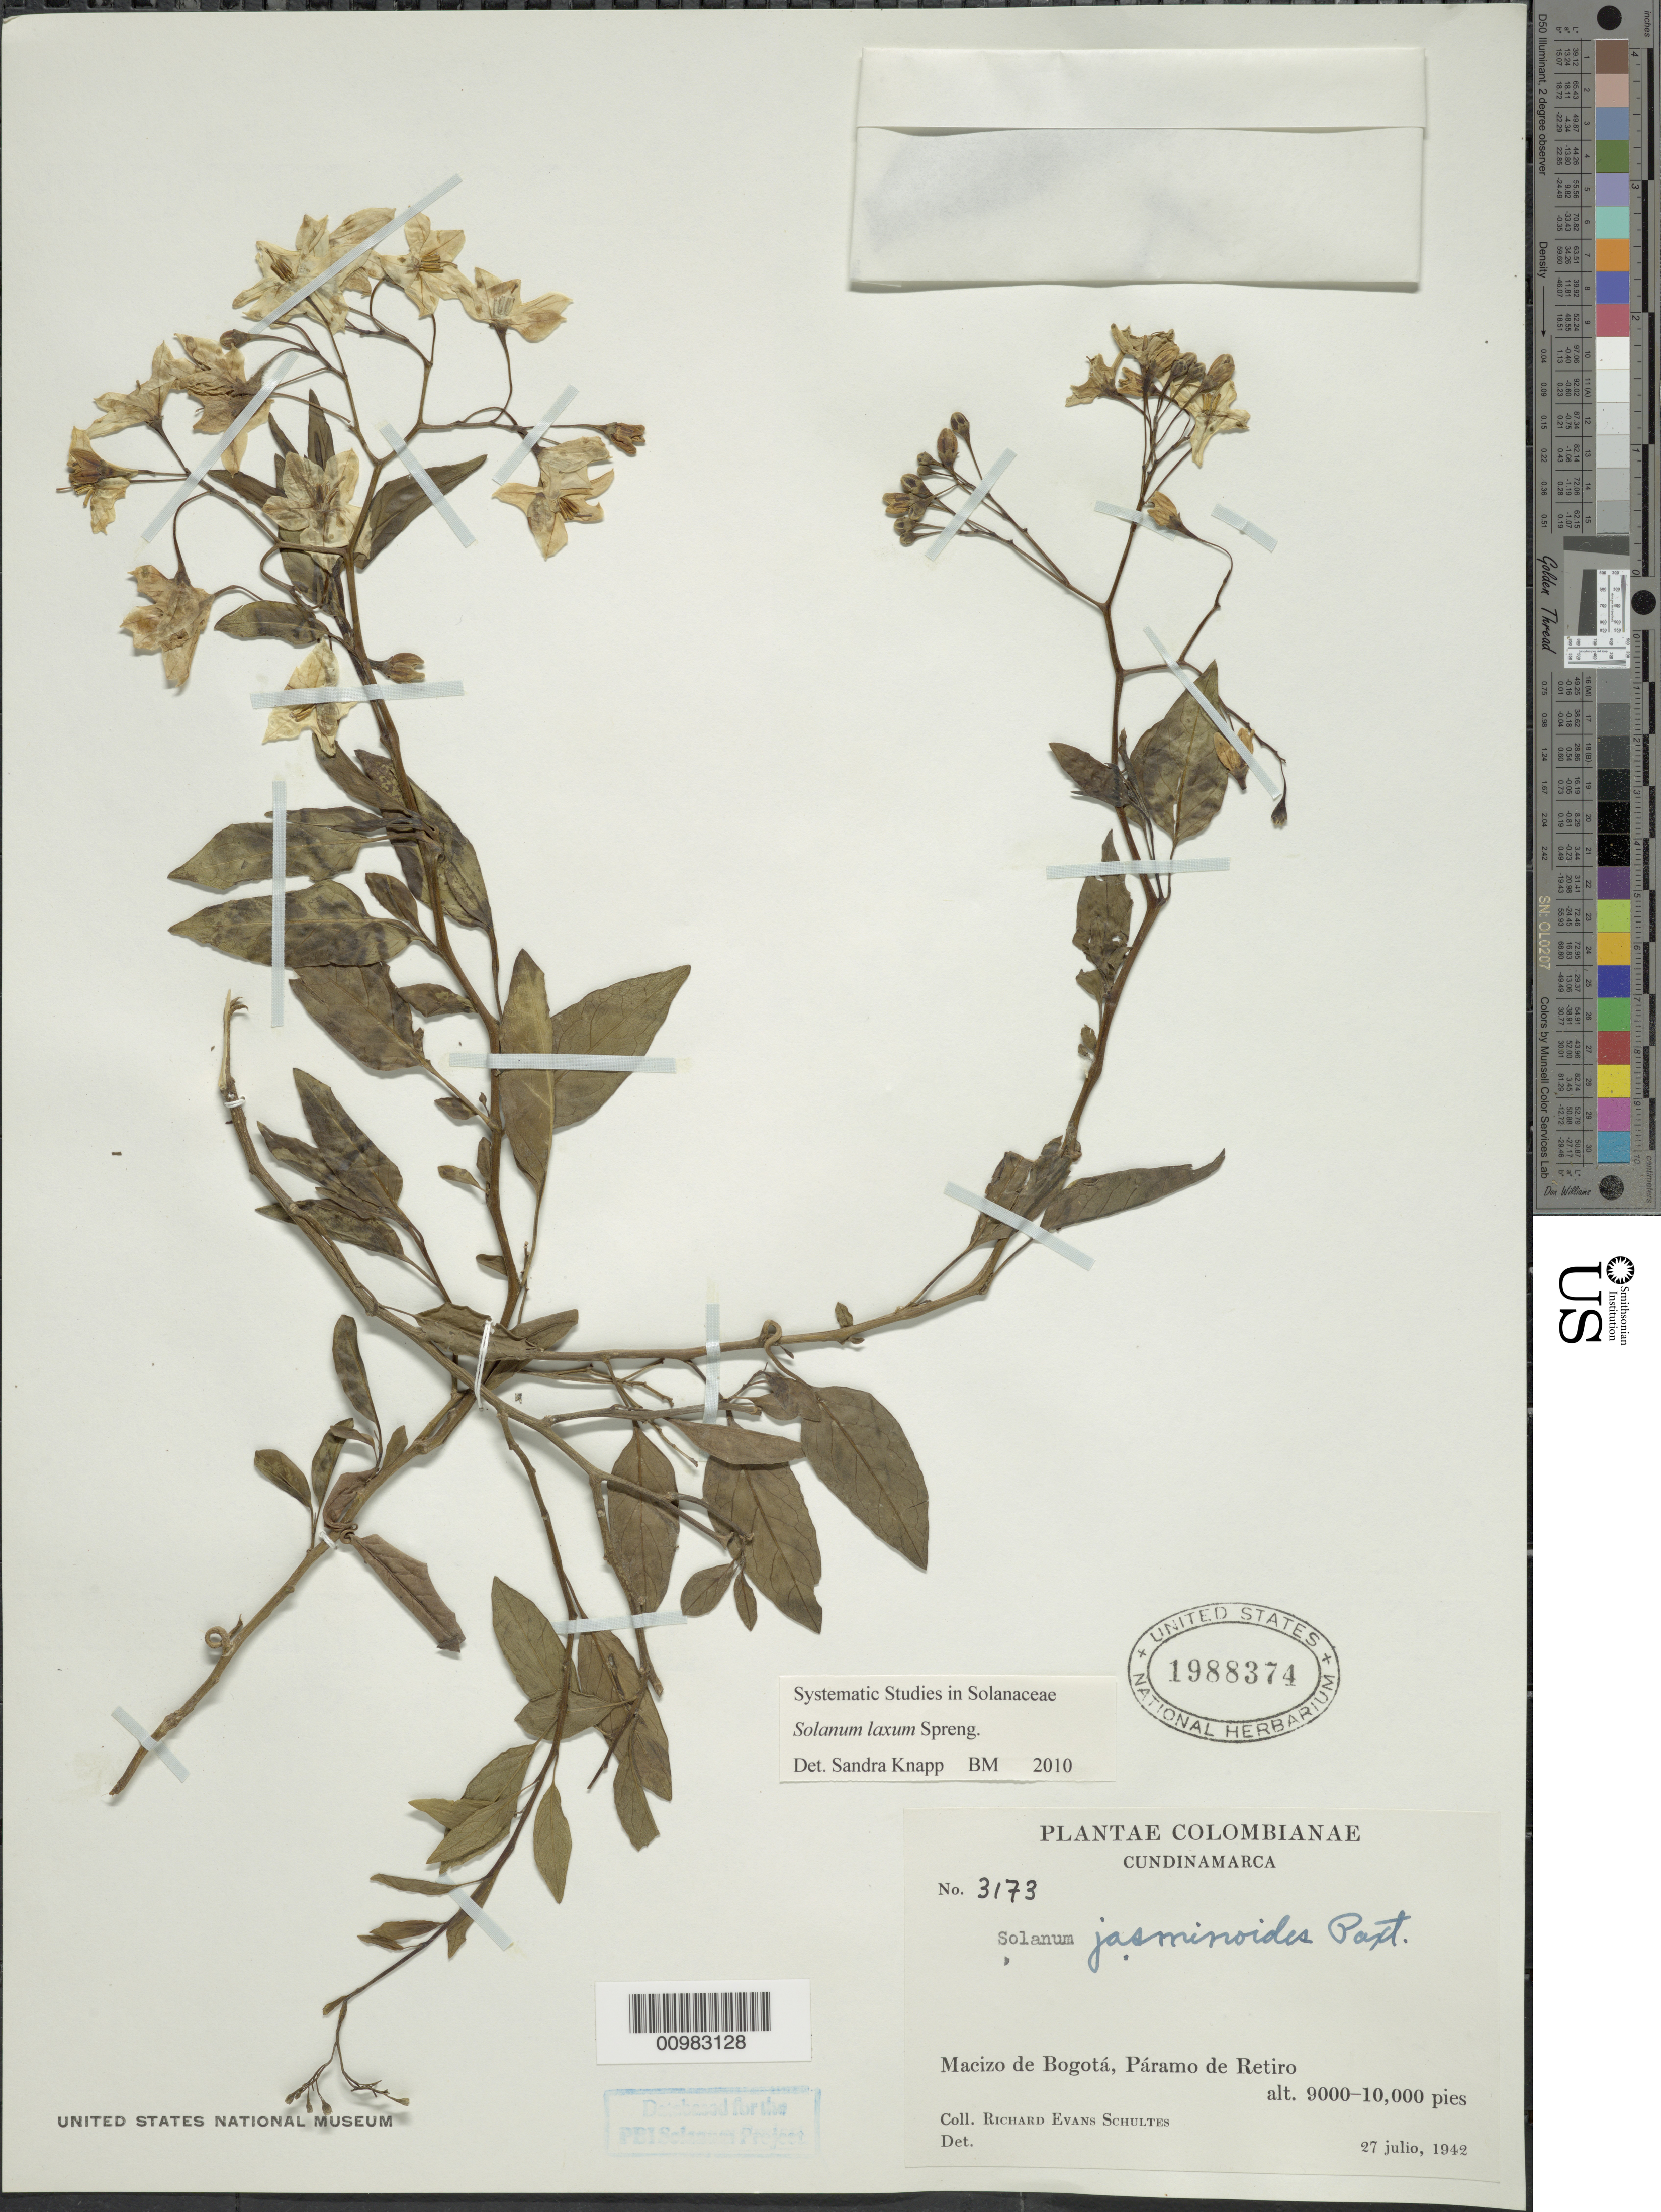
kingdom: Plantae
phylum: Tracheophyta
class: Magnoliopsida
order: Solanales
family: Solanaceae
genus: Solanum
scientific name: Solanum laxum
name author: Spreng.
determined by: Knapp, S. D.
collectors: R. E. Schultes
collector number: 3173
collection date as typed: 27 Jul 1942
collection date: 1942-07-27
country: Colombia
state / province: Cundinamarca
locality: Macizo de Bogotá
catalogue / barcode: US 1988374